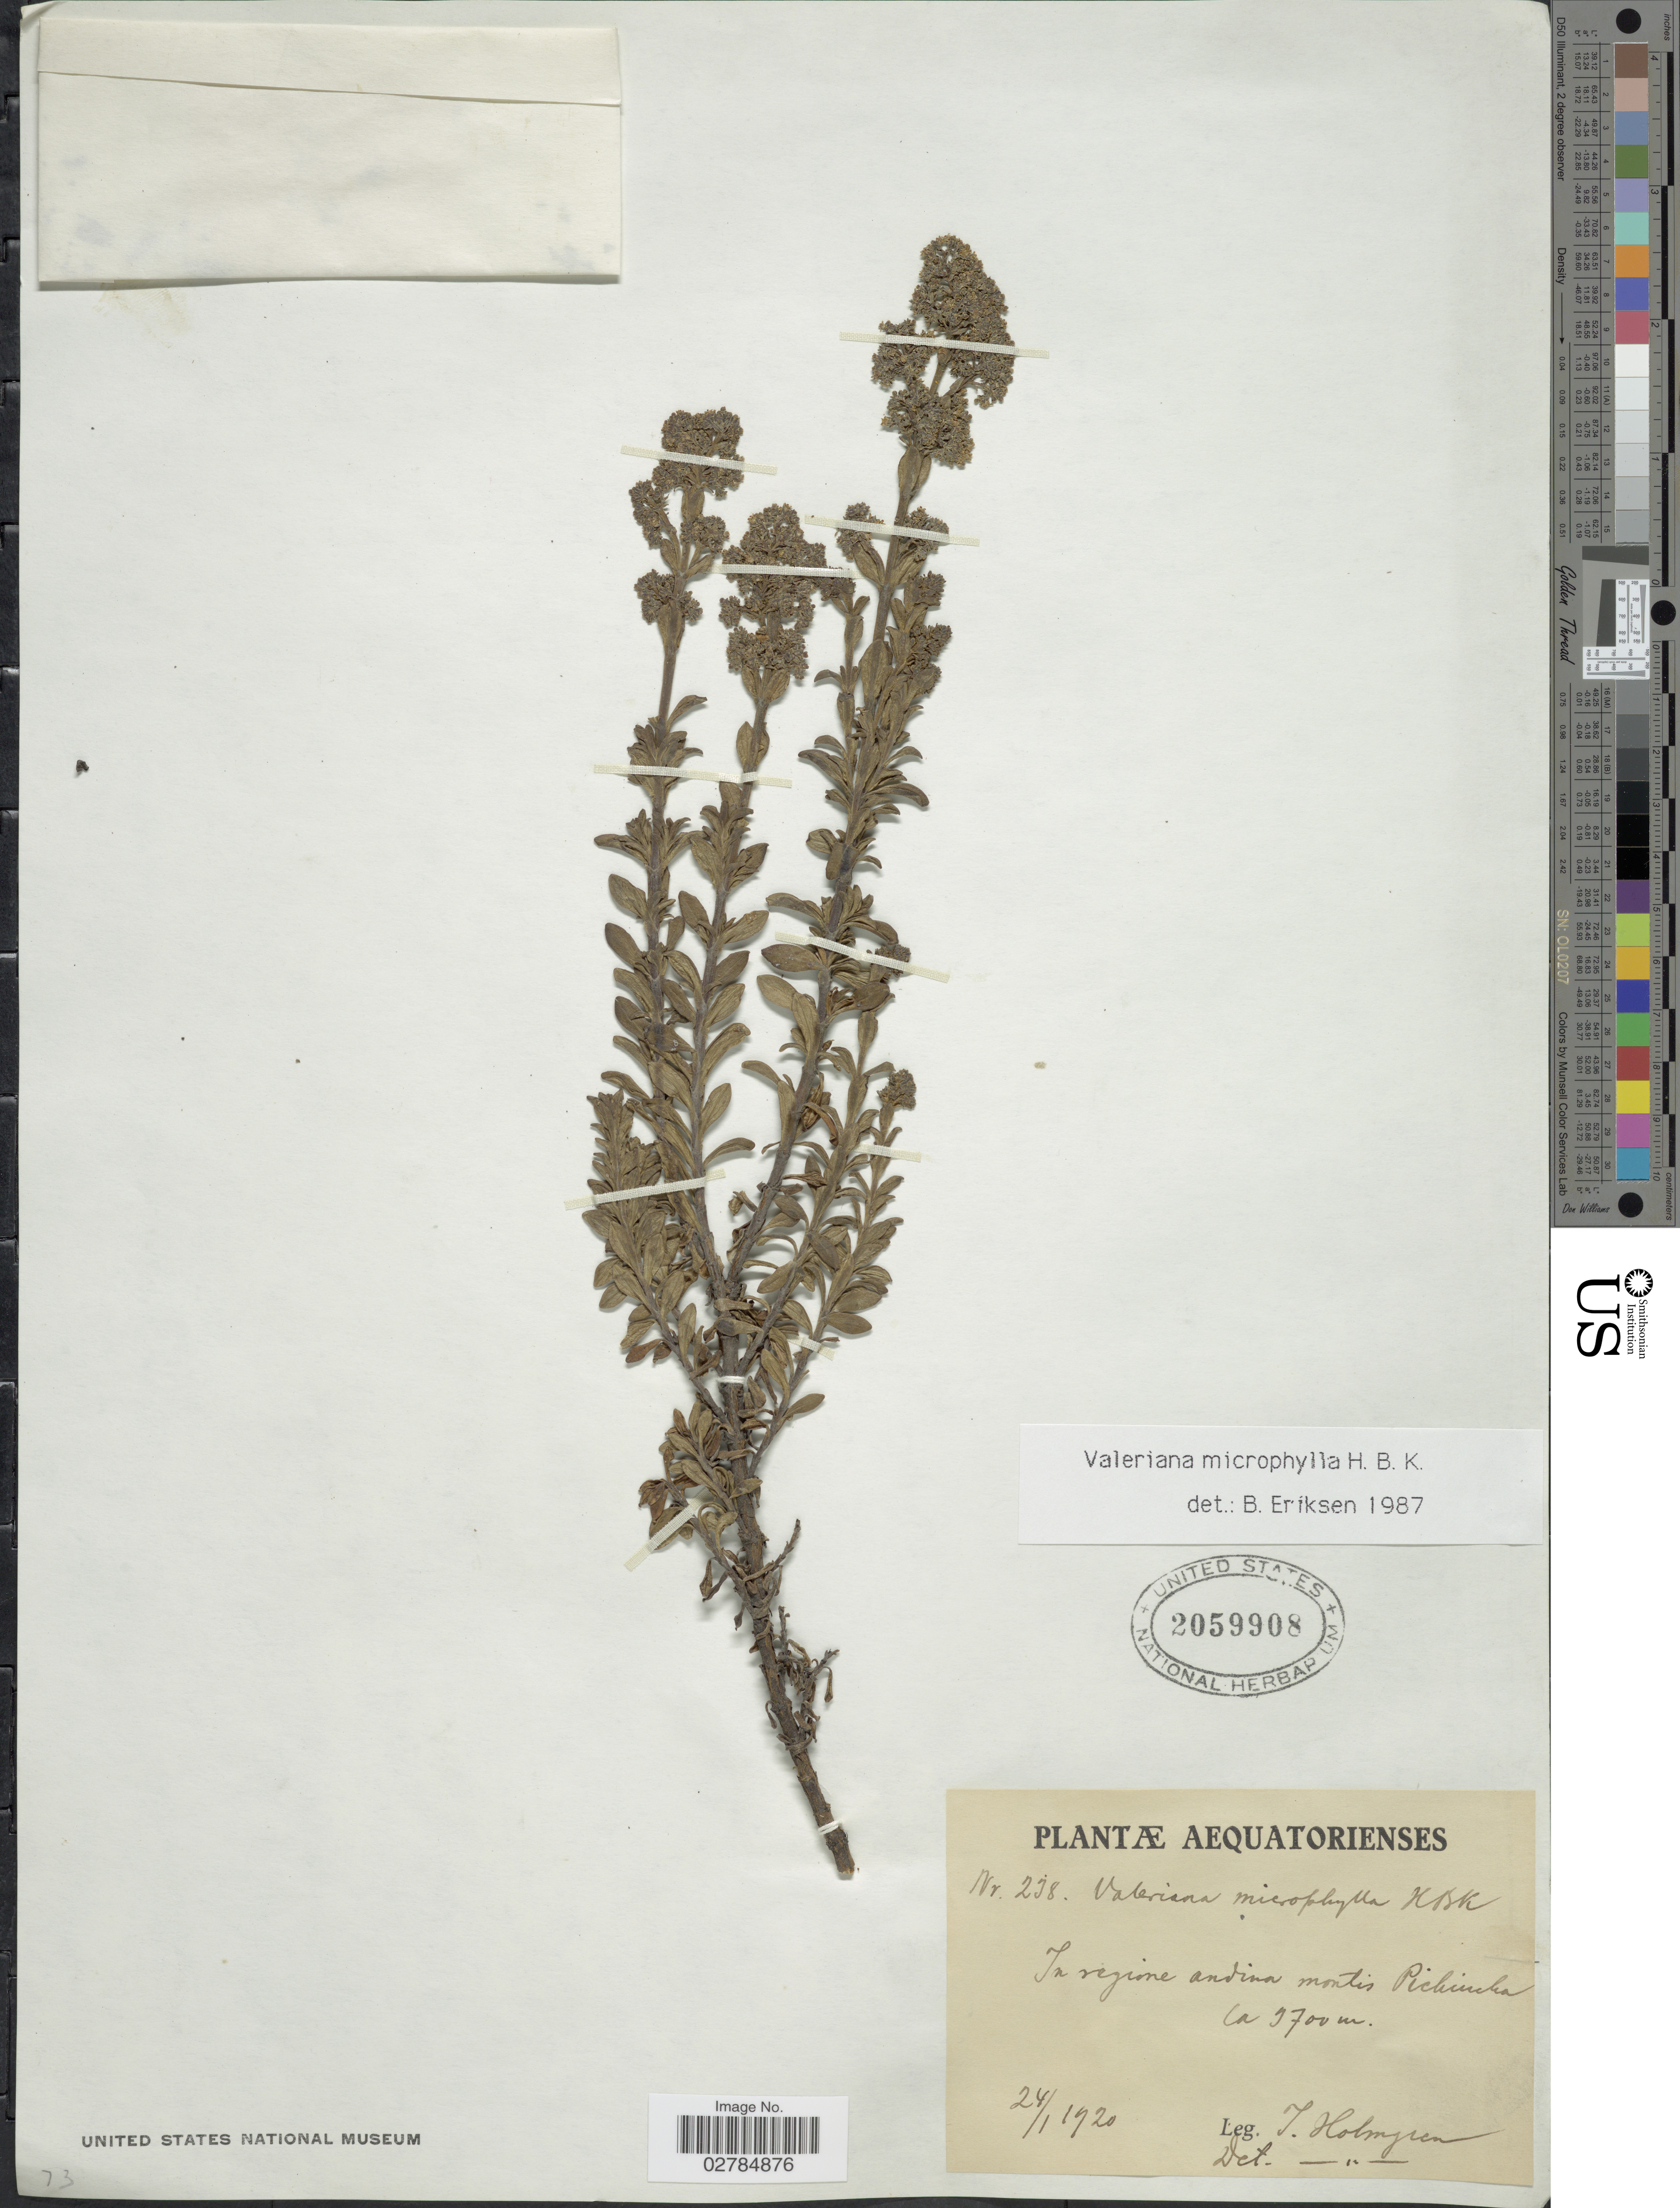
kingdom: Plantae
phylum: Tracheophyta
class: Magnoliopsida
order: Dipsacales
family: Caprifoliaceae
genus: Valeriana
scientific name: Valeriana microphylla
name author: Kunth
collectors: I. Holmgren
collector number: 238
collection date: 1920-01-24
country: Ecuador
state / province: Pichincha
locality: Aequatorienses. In regione andina montis Pichincha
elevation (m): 9700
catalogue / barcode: US 2059908